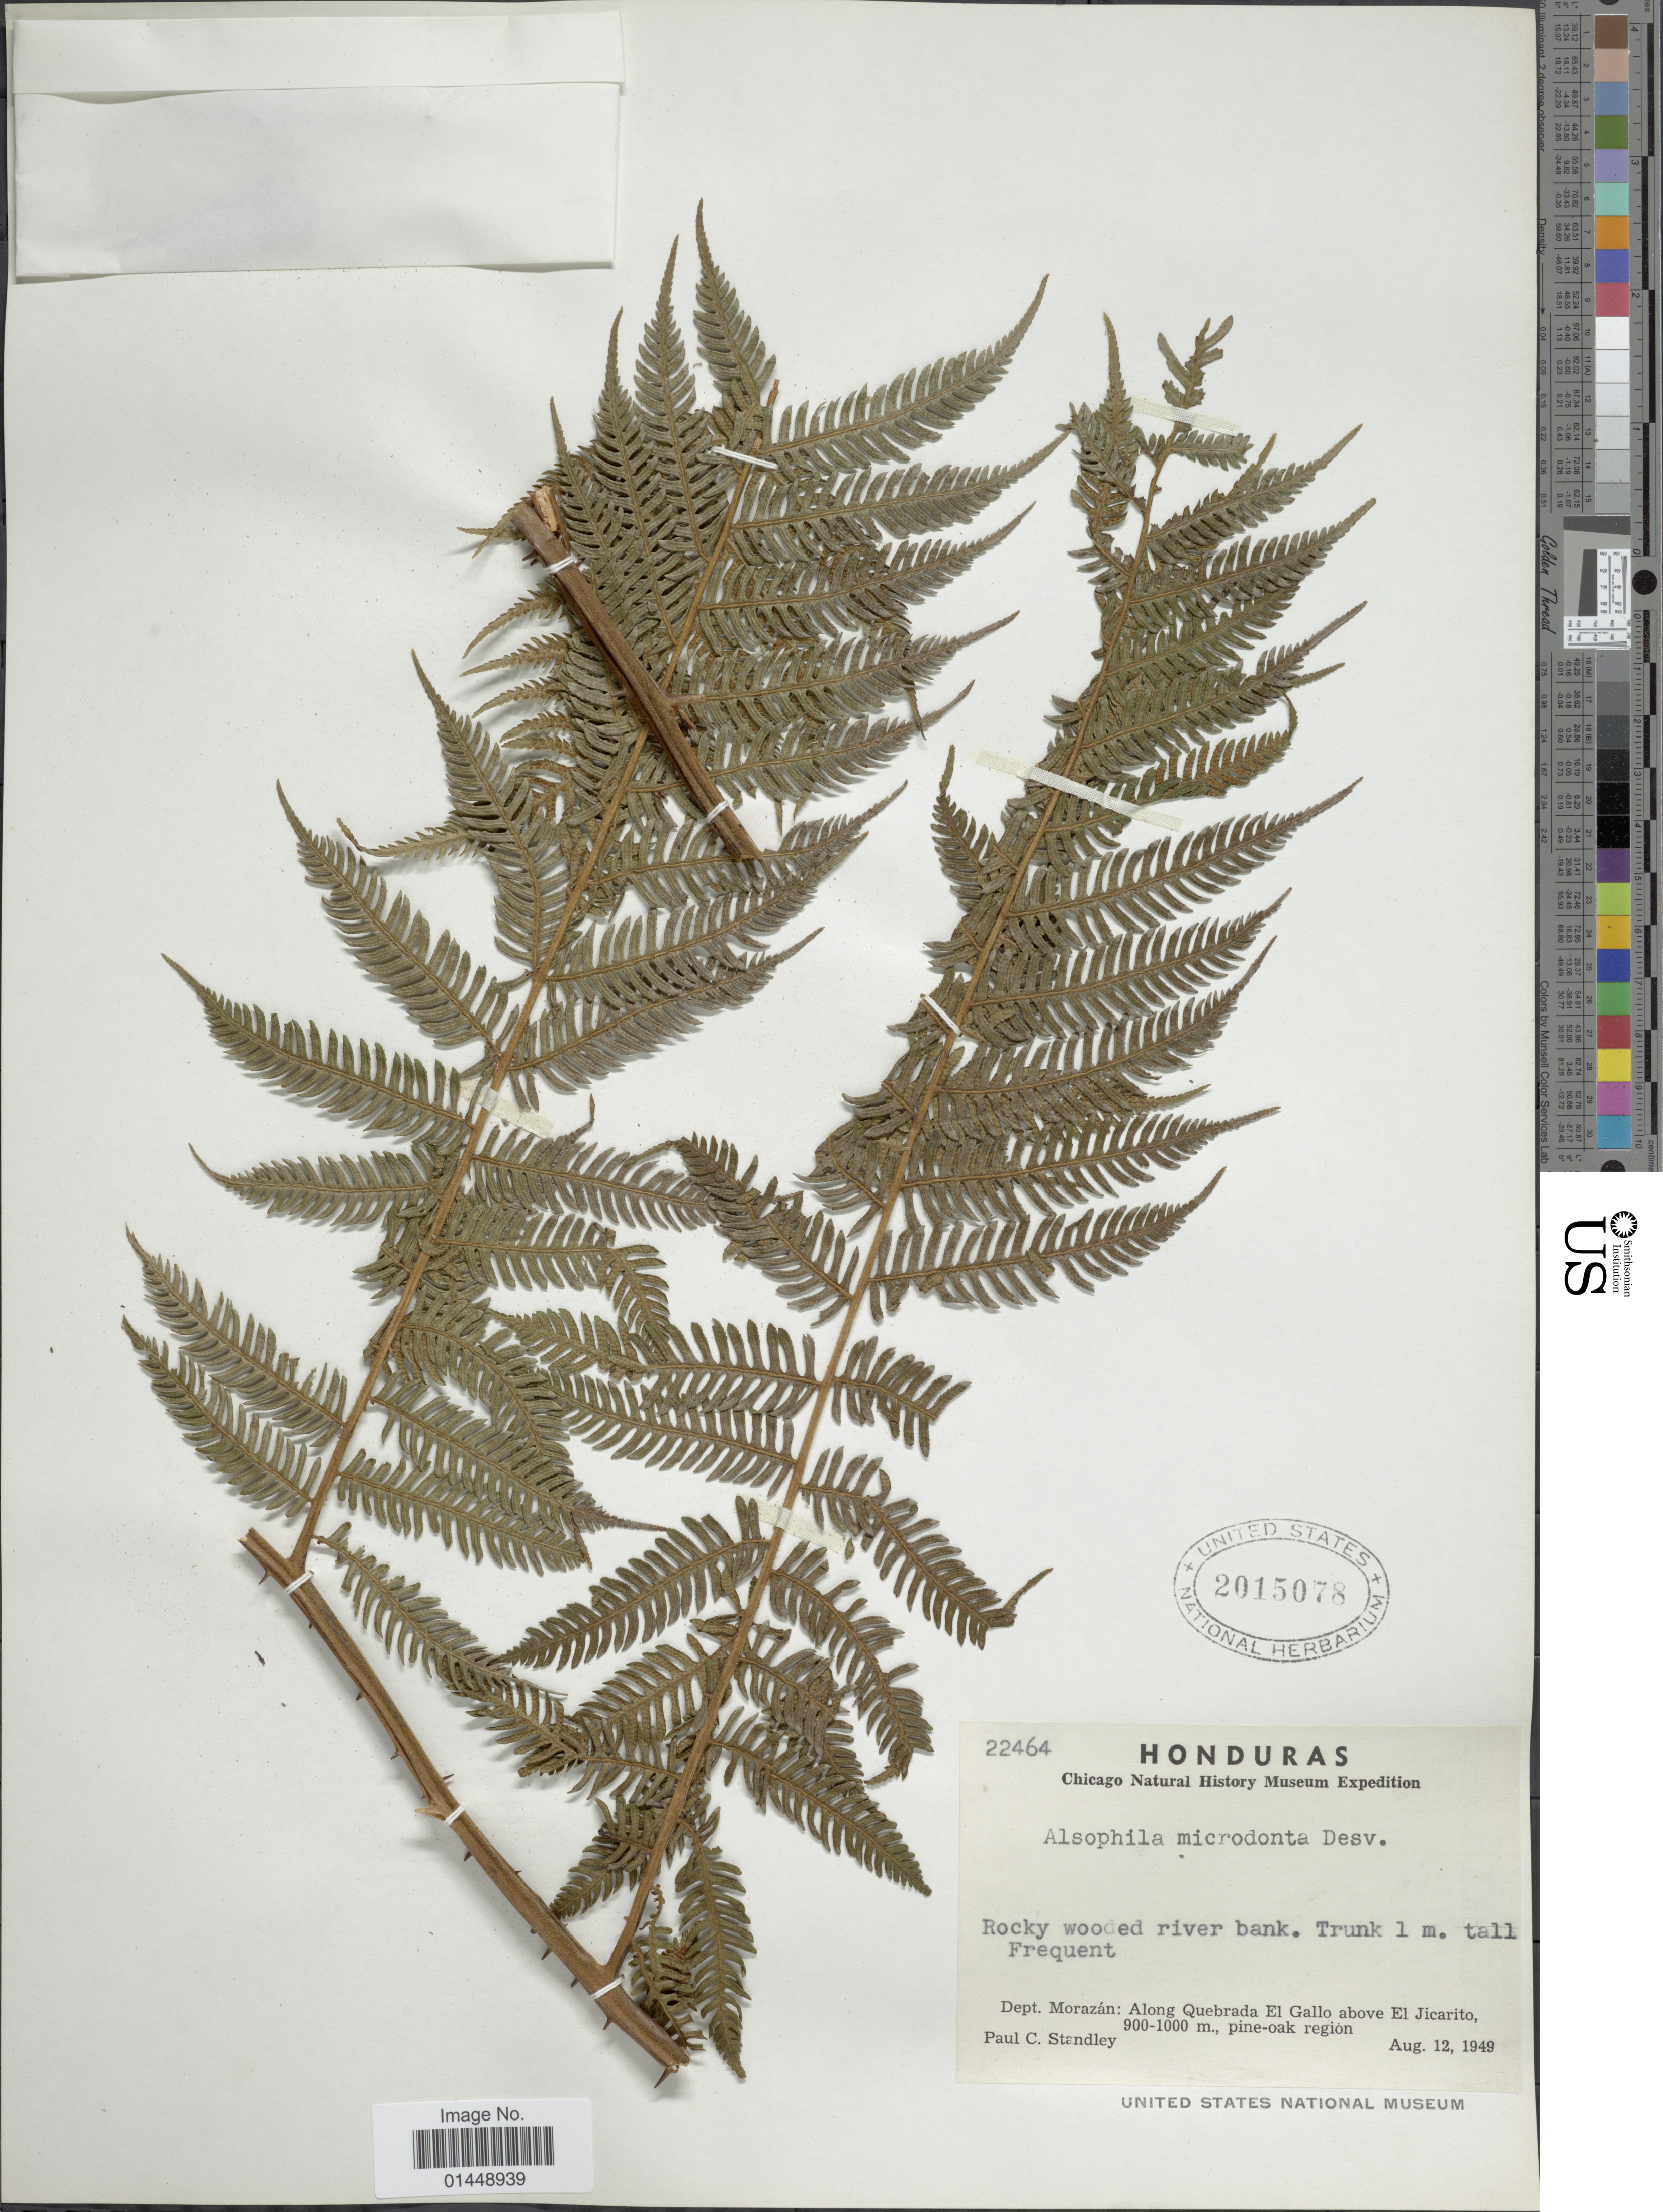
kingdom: Plantae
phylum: Tracheophyta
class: Polypodiopsida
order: Cyatheales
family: Cyatheaceae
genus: Cyathea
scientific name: Cyathea microdonta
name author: (Desv.) Domin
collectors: P. C. Standley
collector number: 22464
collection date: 1949-08-12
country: Honduras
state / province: Fco. Morazán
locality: Dept. Morazán: Along Quebrada El Gallo above El Jicarito, pine-oak region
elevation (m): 900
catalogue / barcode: US 2015078